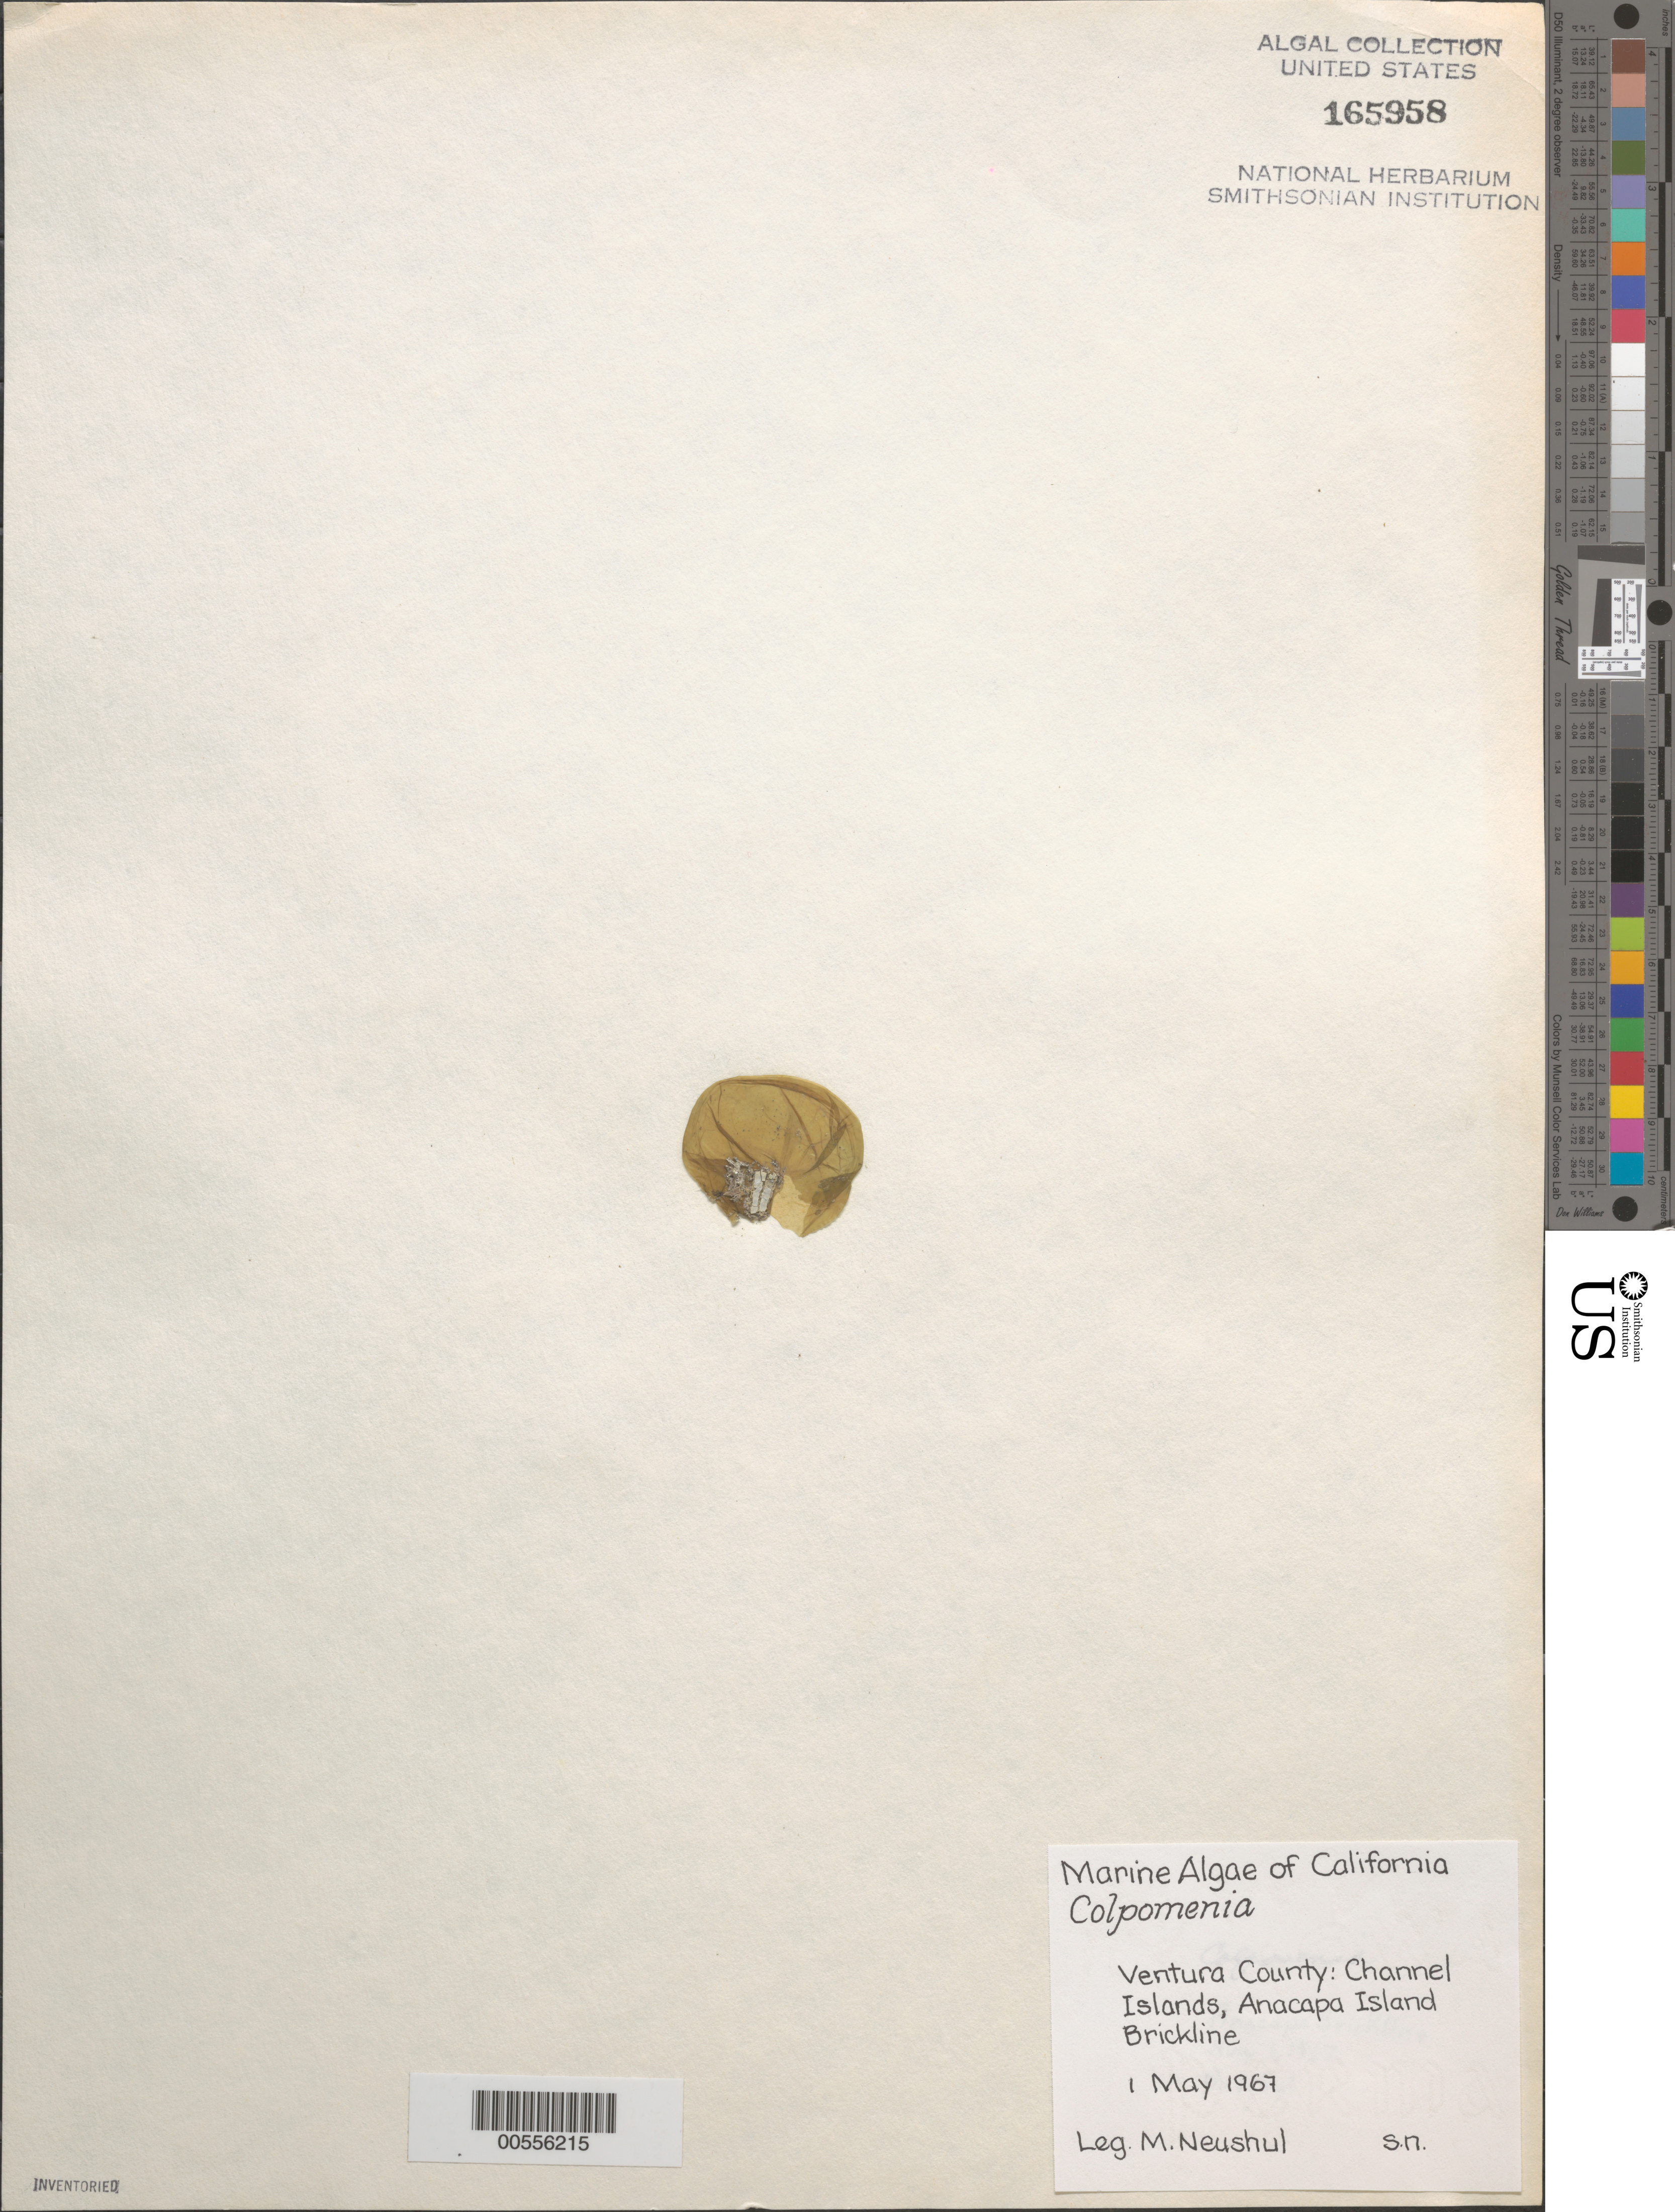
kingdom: Chromista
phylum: Ochrophyta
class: Phaeophyceae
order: Scytosiphonales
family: Scytosiphonaceae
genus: Colpomenia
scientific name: Colpomenia sp.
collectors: M. Neushul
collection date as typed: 01 May 1967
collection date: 1967-05-01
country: United States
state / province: California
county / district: Ventura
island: Anacapa Island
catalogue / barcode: US 165958